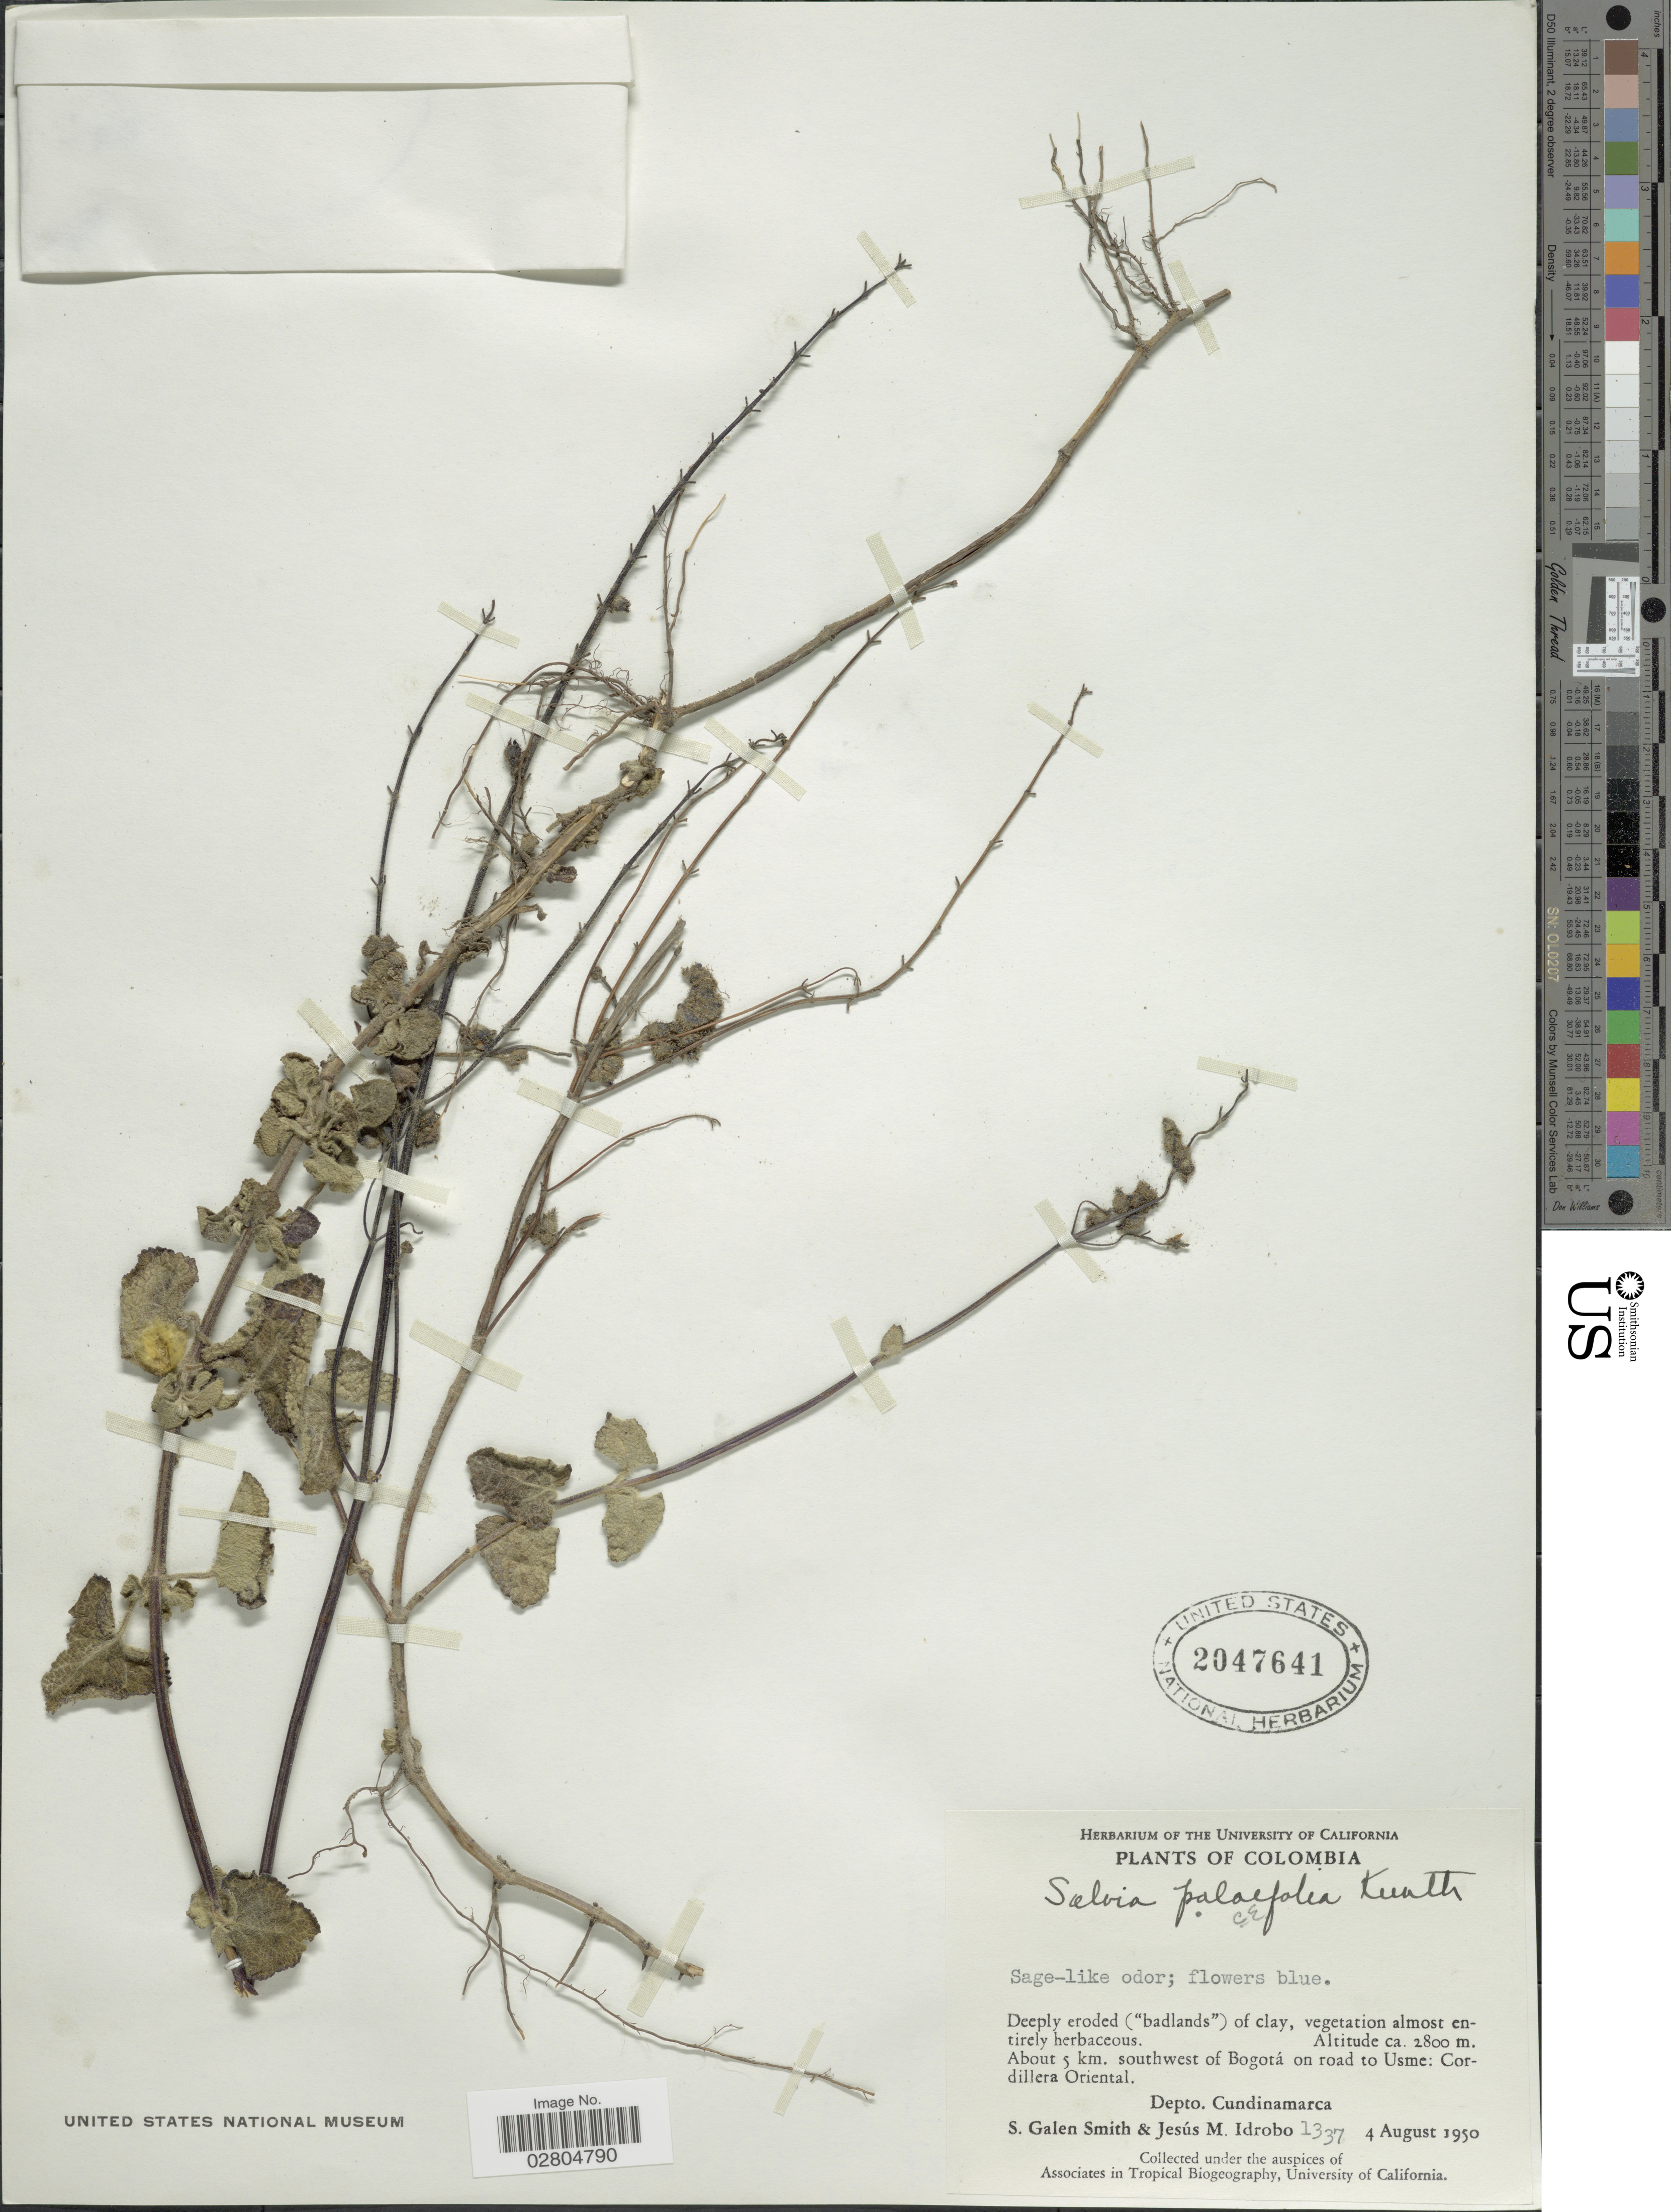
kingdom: Plantae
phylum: Tracheophyta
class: Magnoliopsida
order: Lamiales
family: Lamiaceae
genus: Salvia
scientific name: Salvia palifolia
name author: Kunth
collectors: S. G. Smith & J. M. Idrobo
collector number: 1337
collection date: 1950-08-04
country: Colombia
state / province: Cundinamarca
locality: About 5 km. southwest of Bogotá on road to Usme: Cordillera Oriental. Depto. Cundinamarca.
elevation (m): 2800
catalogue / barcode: US 2047641